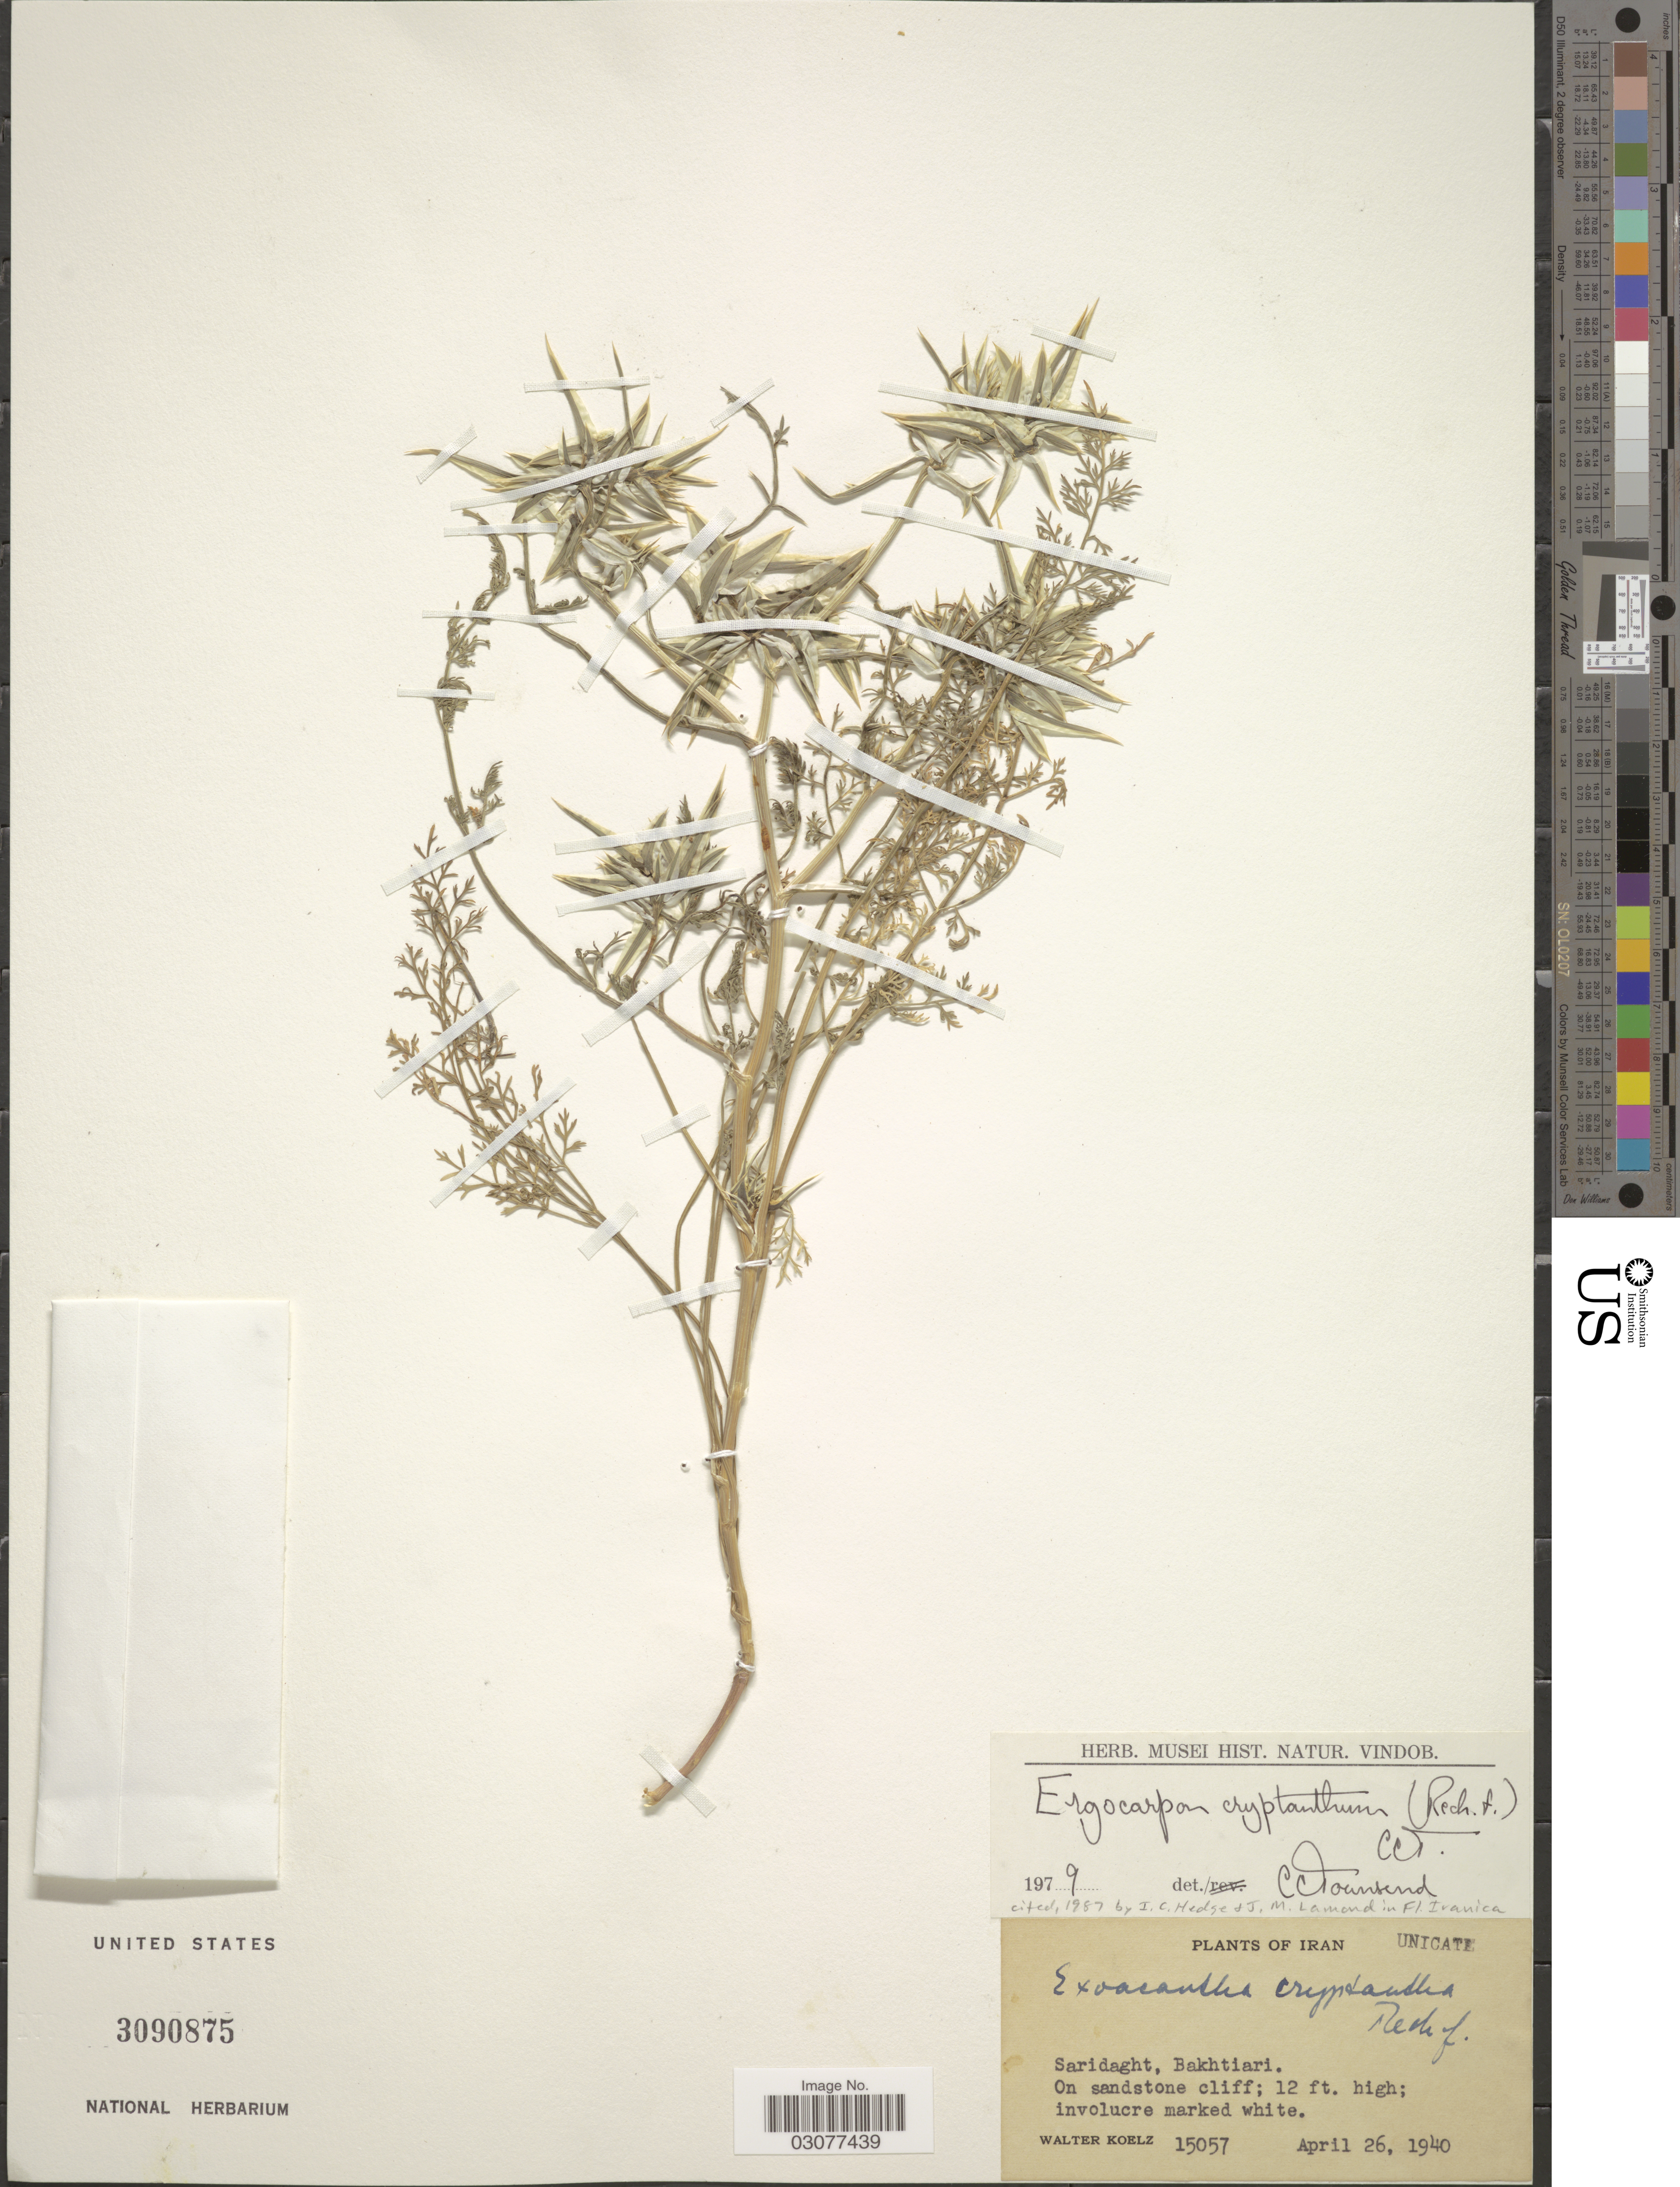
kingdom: Plantae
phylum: Tracheophyta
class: Magnoliopsida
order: Apiales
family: Apiaceae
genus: Ergocarpon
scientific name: Ergocarpon cryptanthum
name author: (Rech. f.) C. C. Towns.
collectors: W. N. Koelz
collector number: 15057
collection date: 1940-04-26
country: Iran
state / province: Chahar Mahaal and Bakhtiari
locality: Saridaght, Bakhtiari.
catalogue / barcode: US 3090875